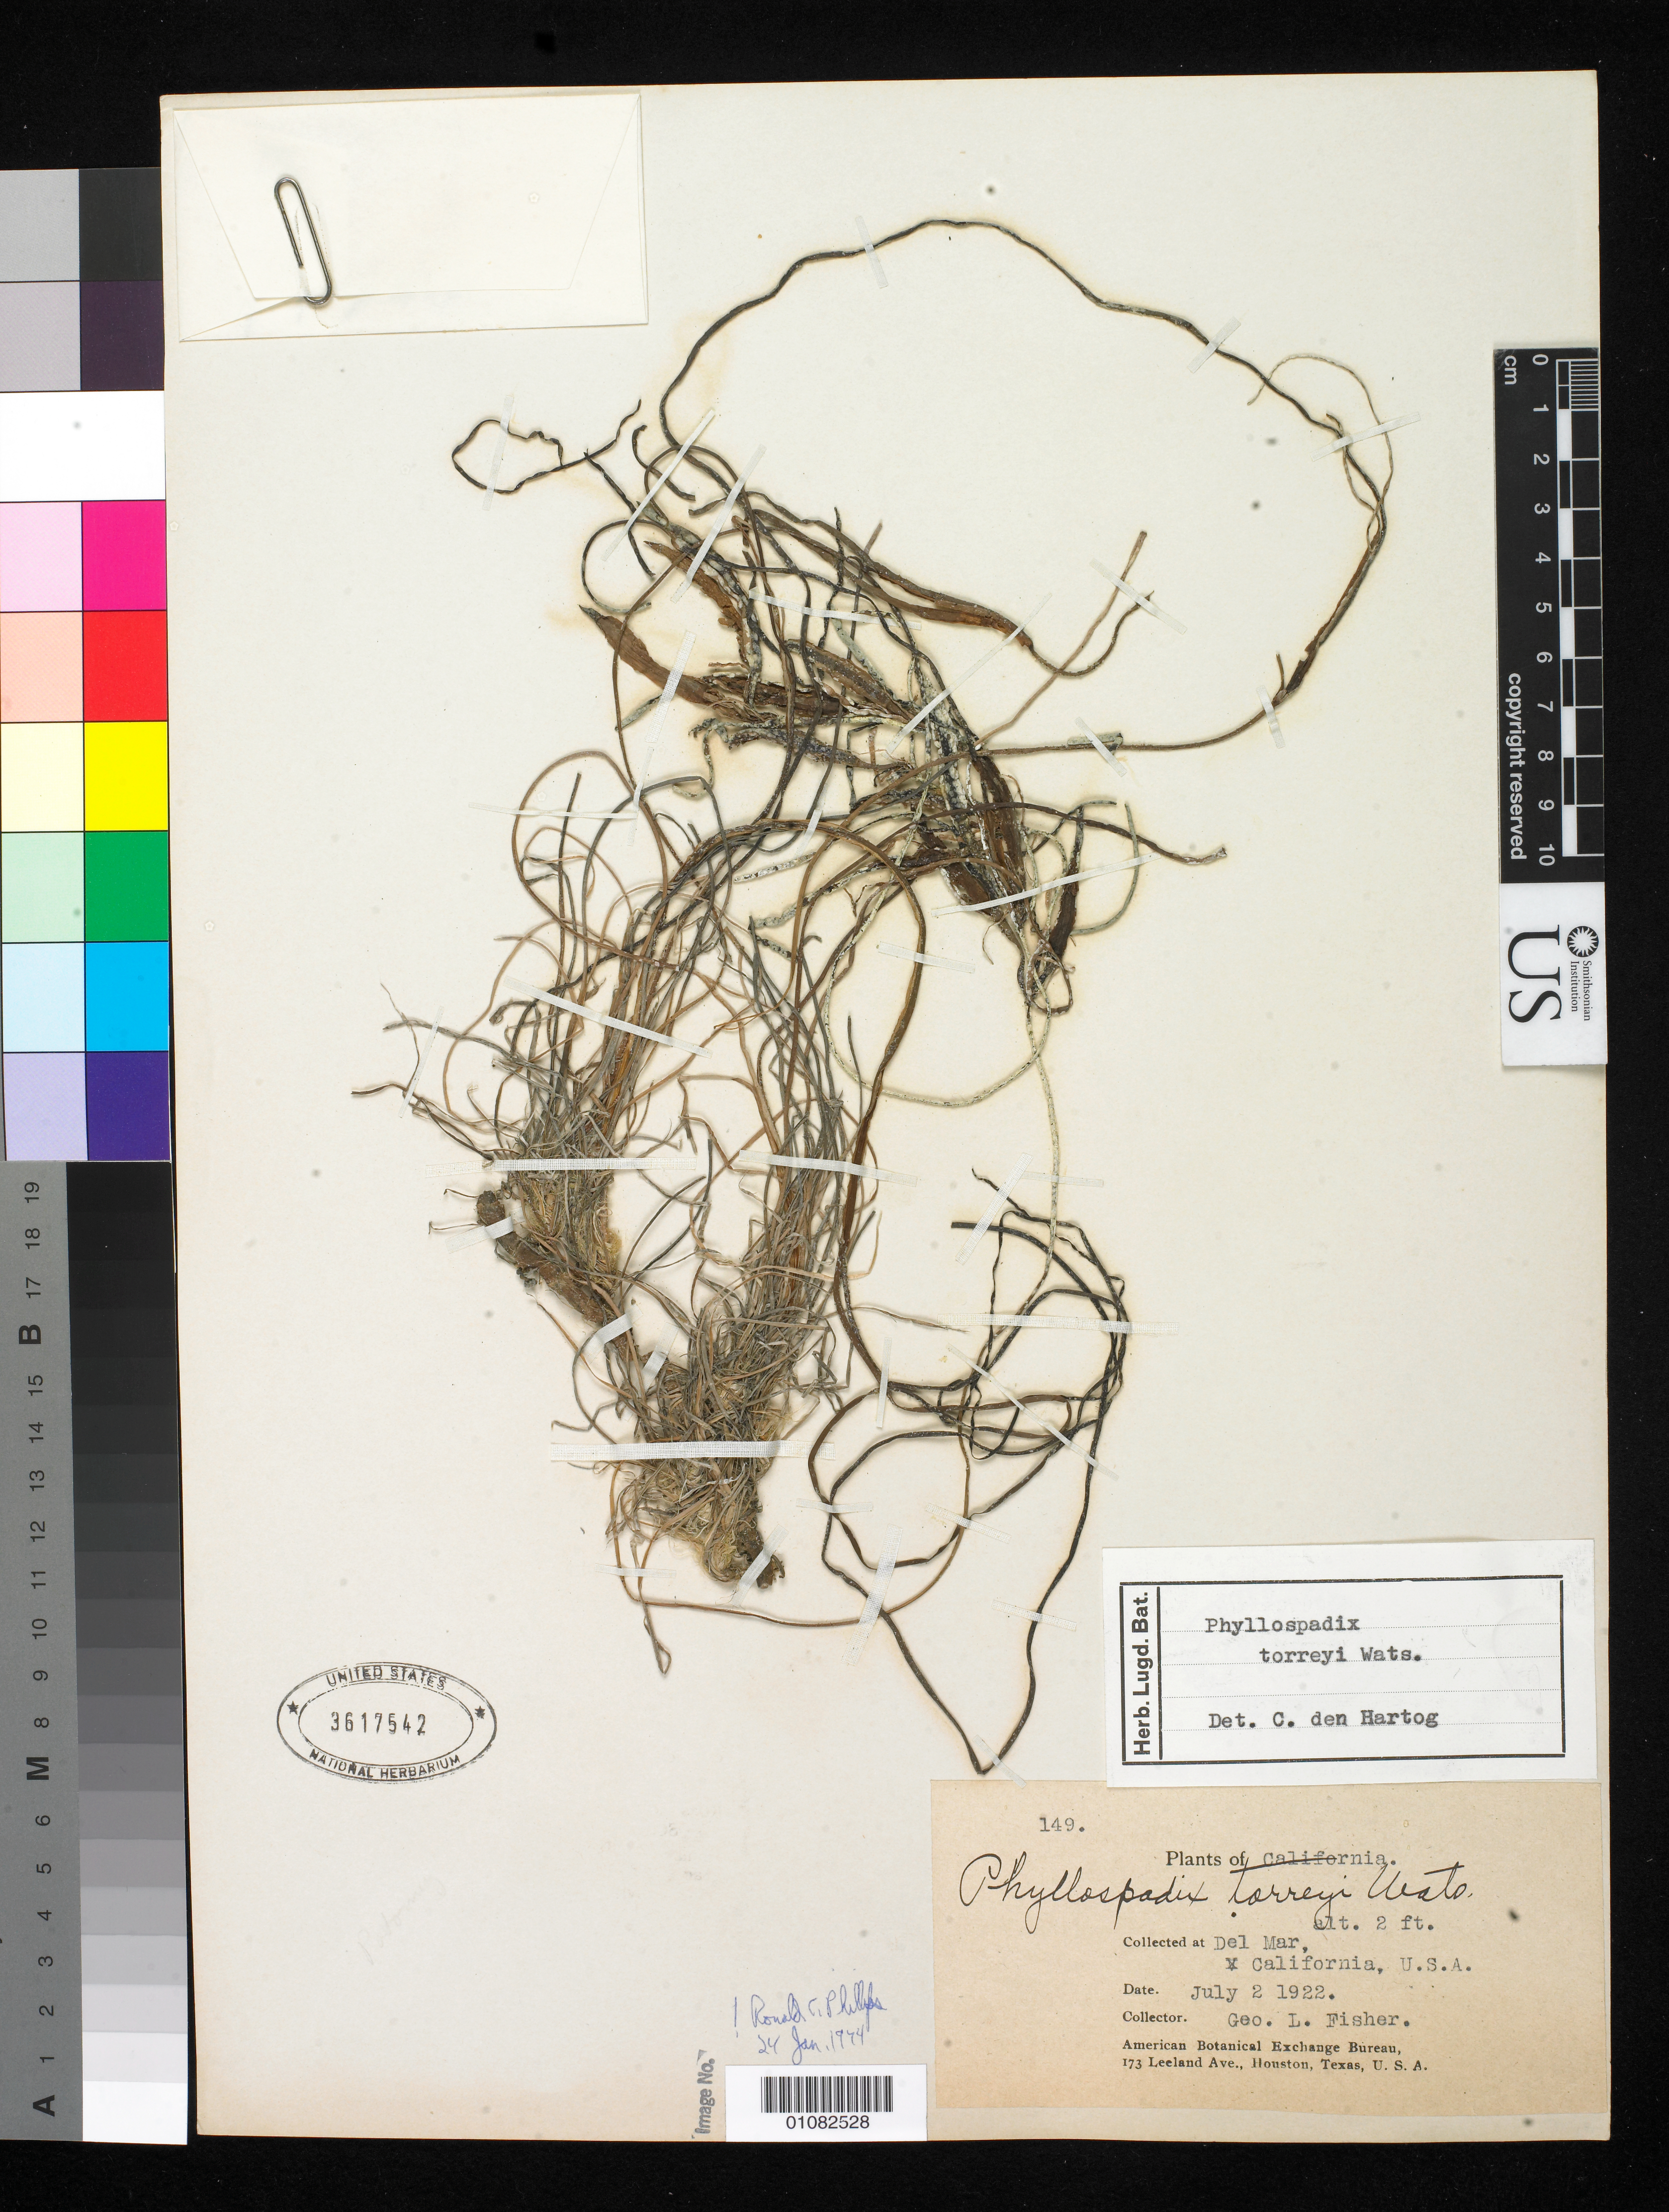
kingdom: Plantae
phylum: Tracheophyta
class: Liliopsida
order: Alismatales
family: Zosteraceae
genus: Phyllospadix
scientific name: Phyllospadix torreyi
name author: S. Watson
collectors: G. L. Fisher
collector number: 149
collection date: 1922-07-02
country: United States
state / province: California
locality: Del Mar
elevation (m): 1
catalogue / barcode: US 3617542